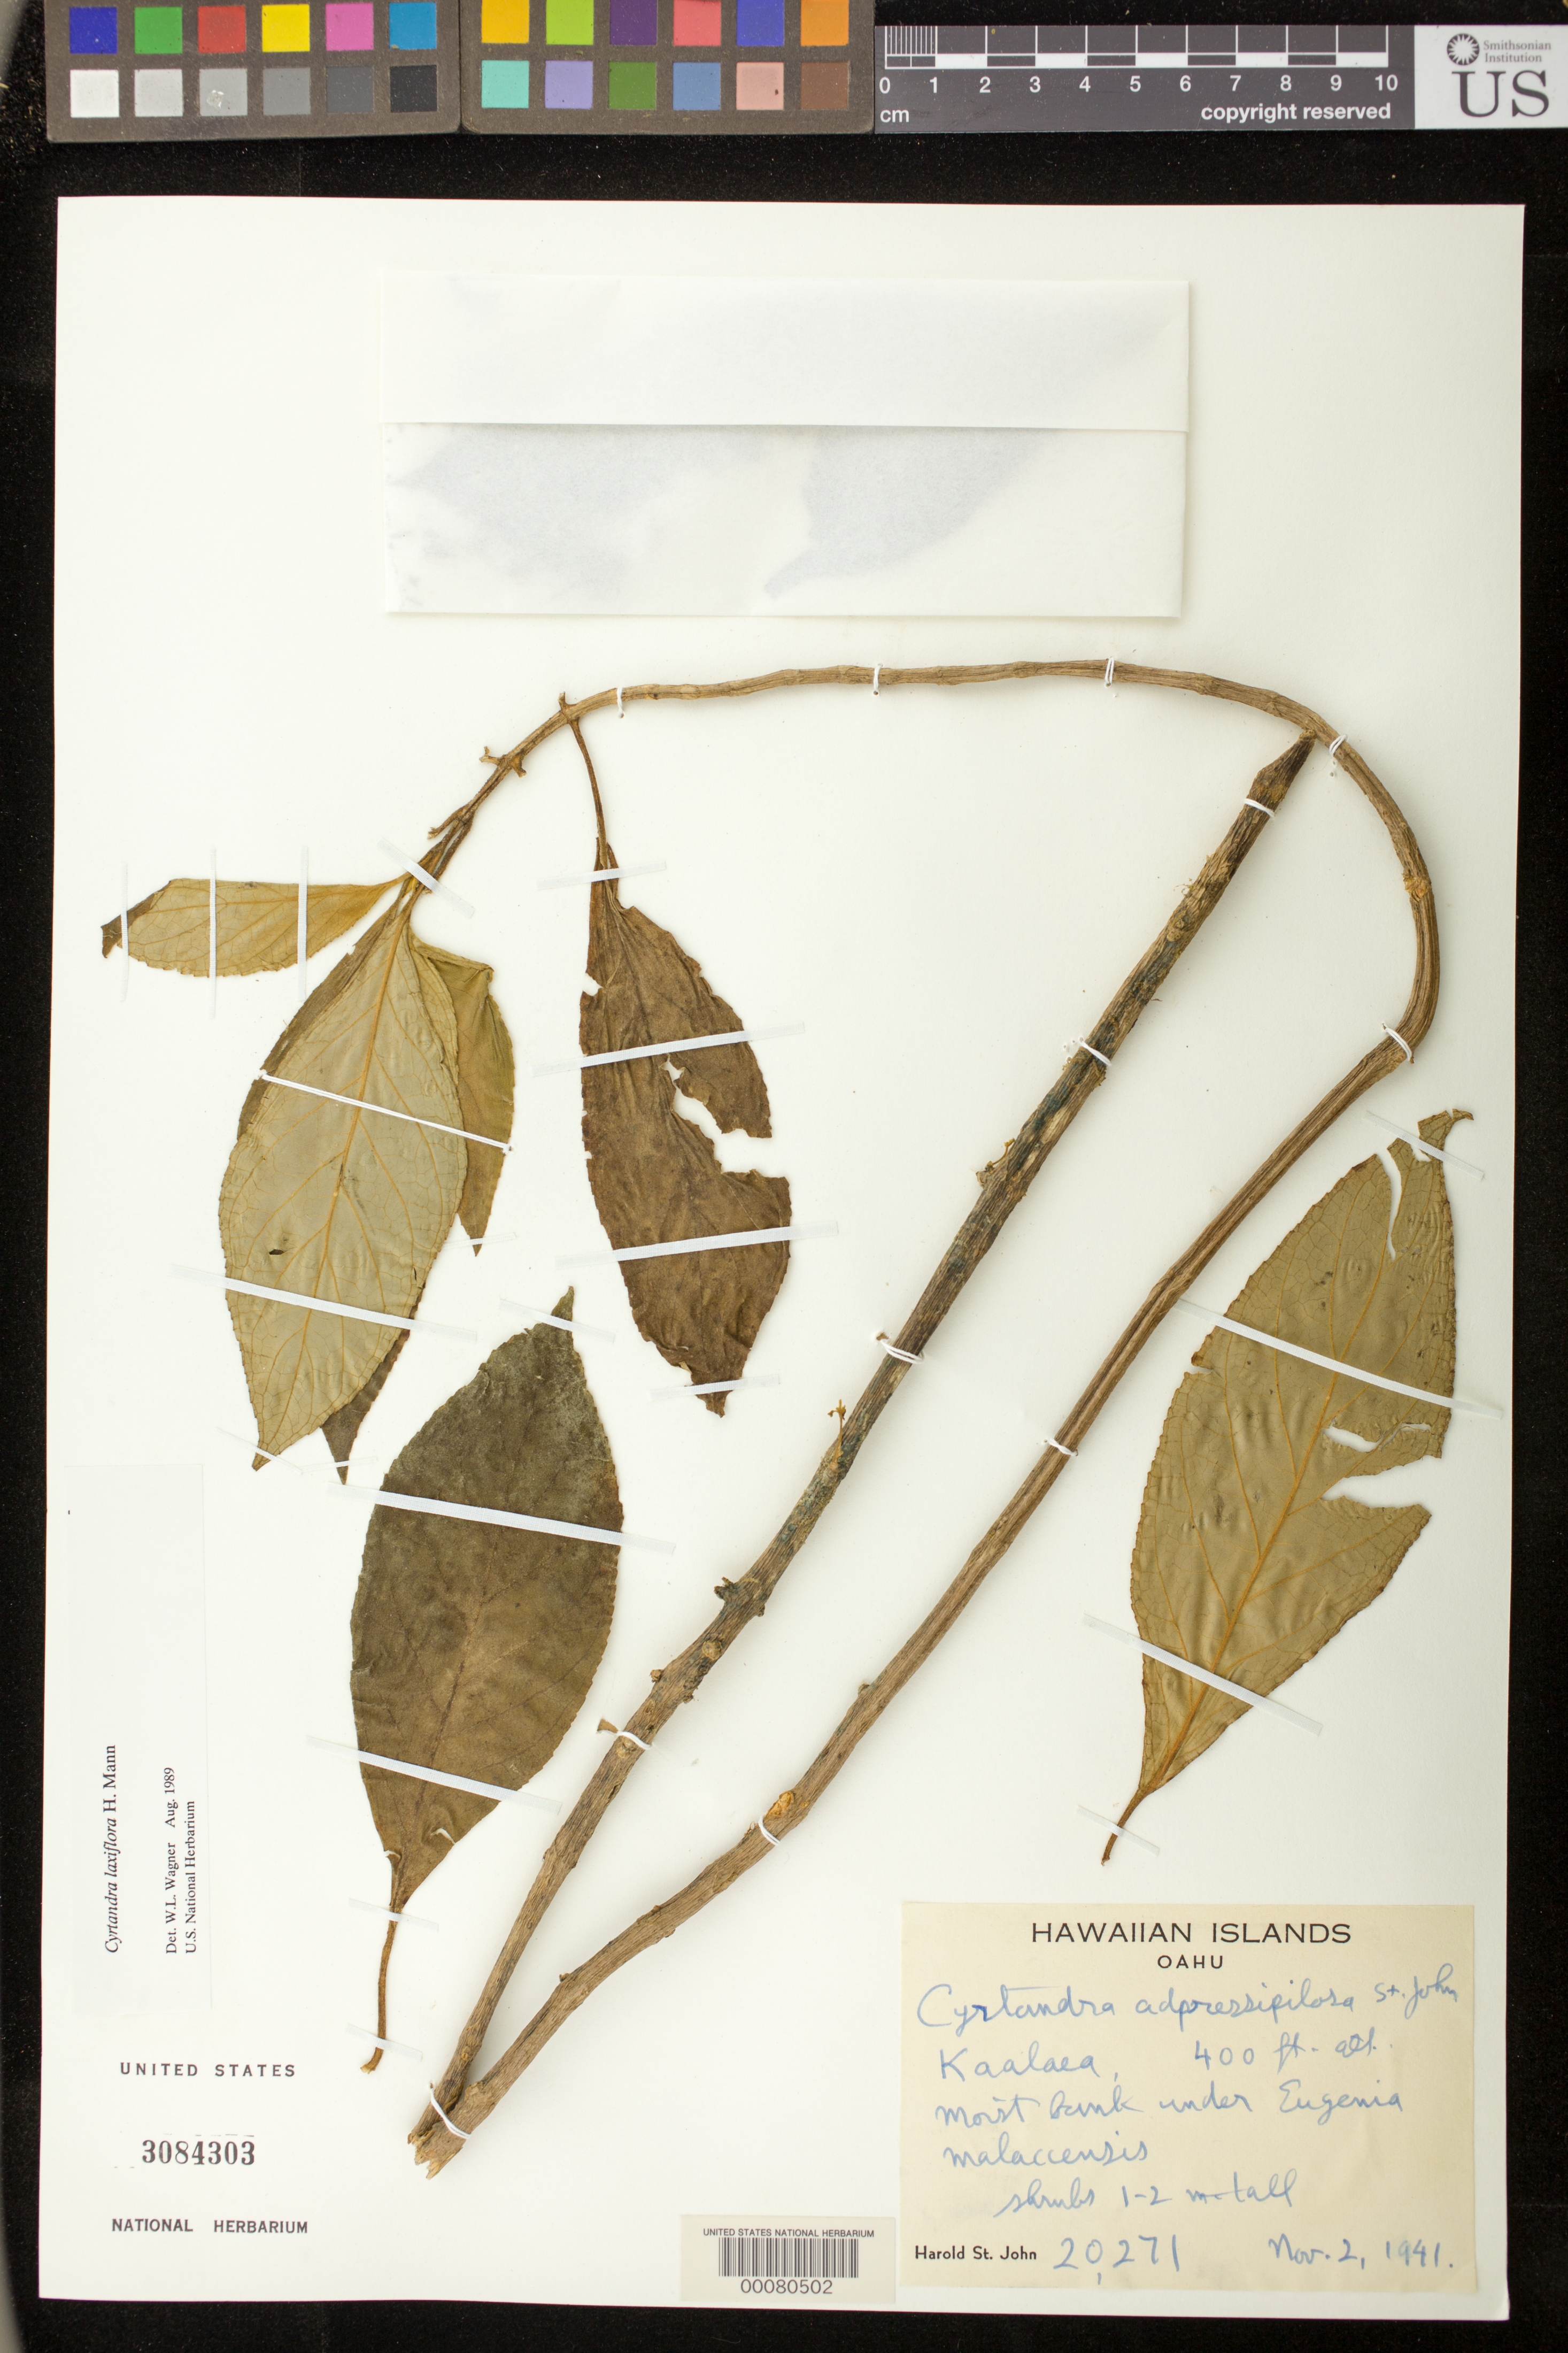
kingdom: Plantae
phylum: Tracheophyta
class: Magnoliopsida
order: Lamiales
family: Gesneriaceae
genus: Cyrtandra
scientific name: Cyrtandra adpressipilosa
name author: H. St. John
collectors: H. St. John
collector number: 20271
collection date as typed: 02 Nov 1941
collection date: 1941-11-02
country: United States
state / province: Hawaii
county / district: Honolulu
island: Oahu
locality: Kaalaea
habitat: Moist bank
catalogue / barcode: US 3084303